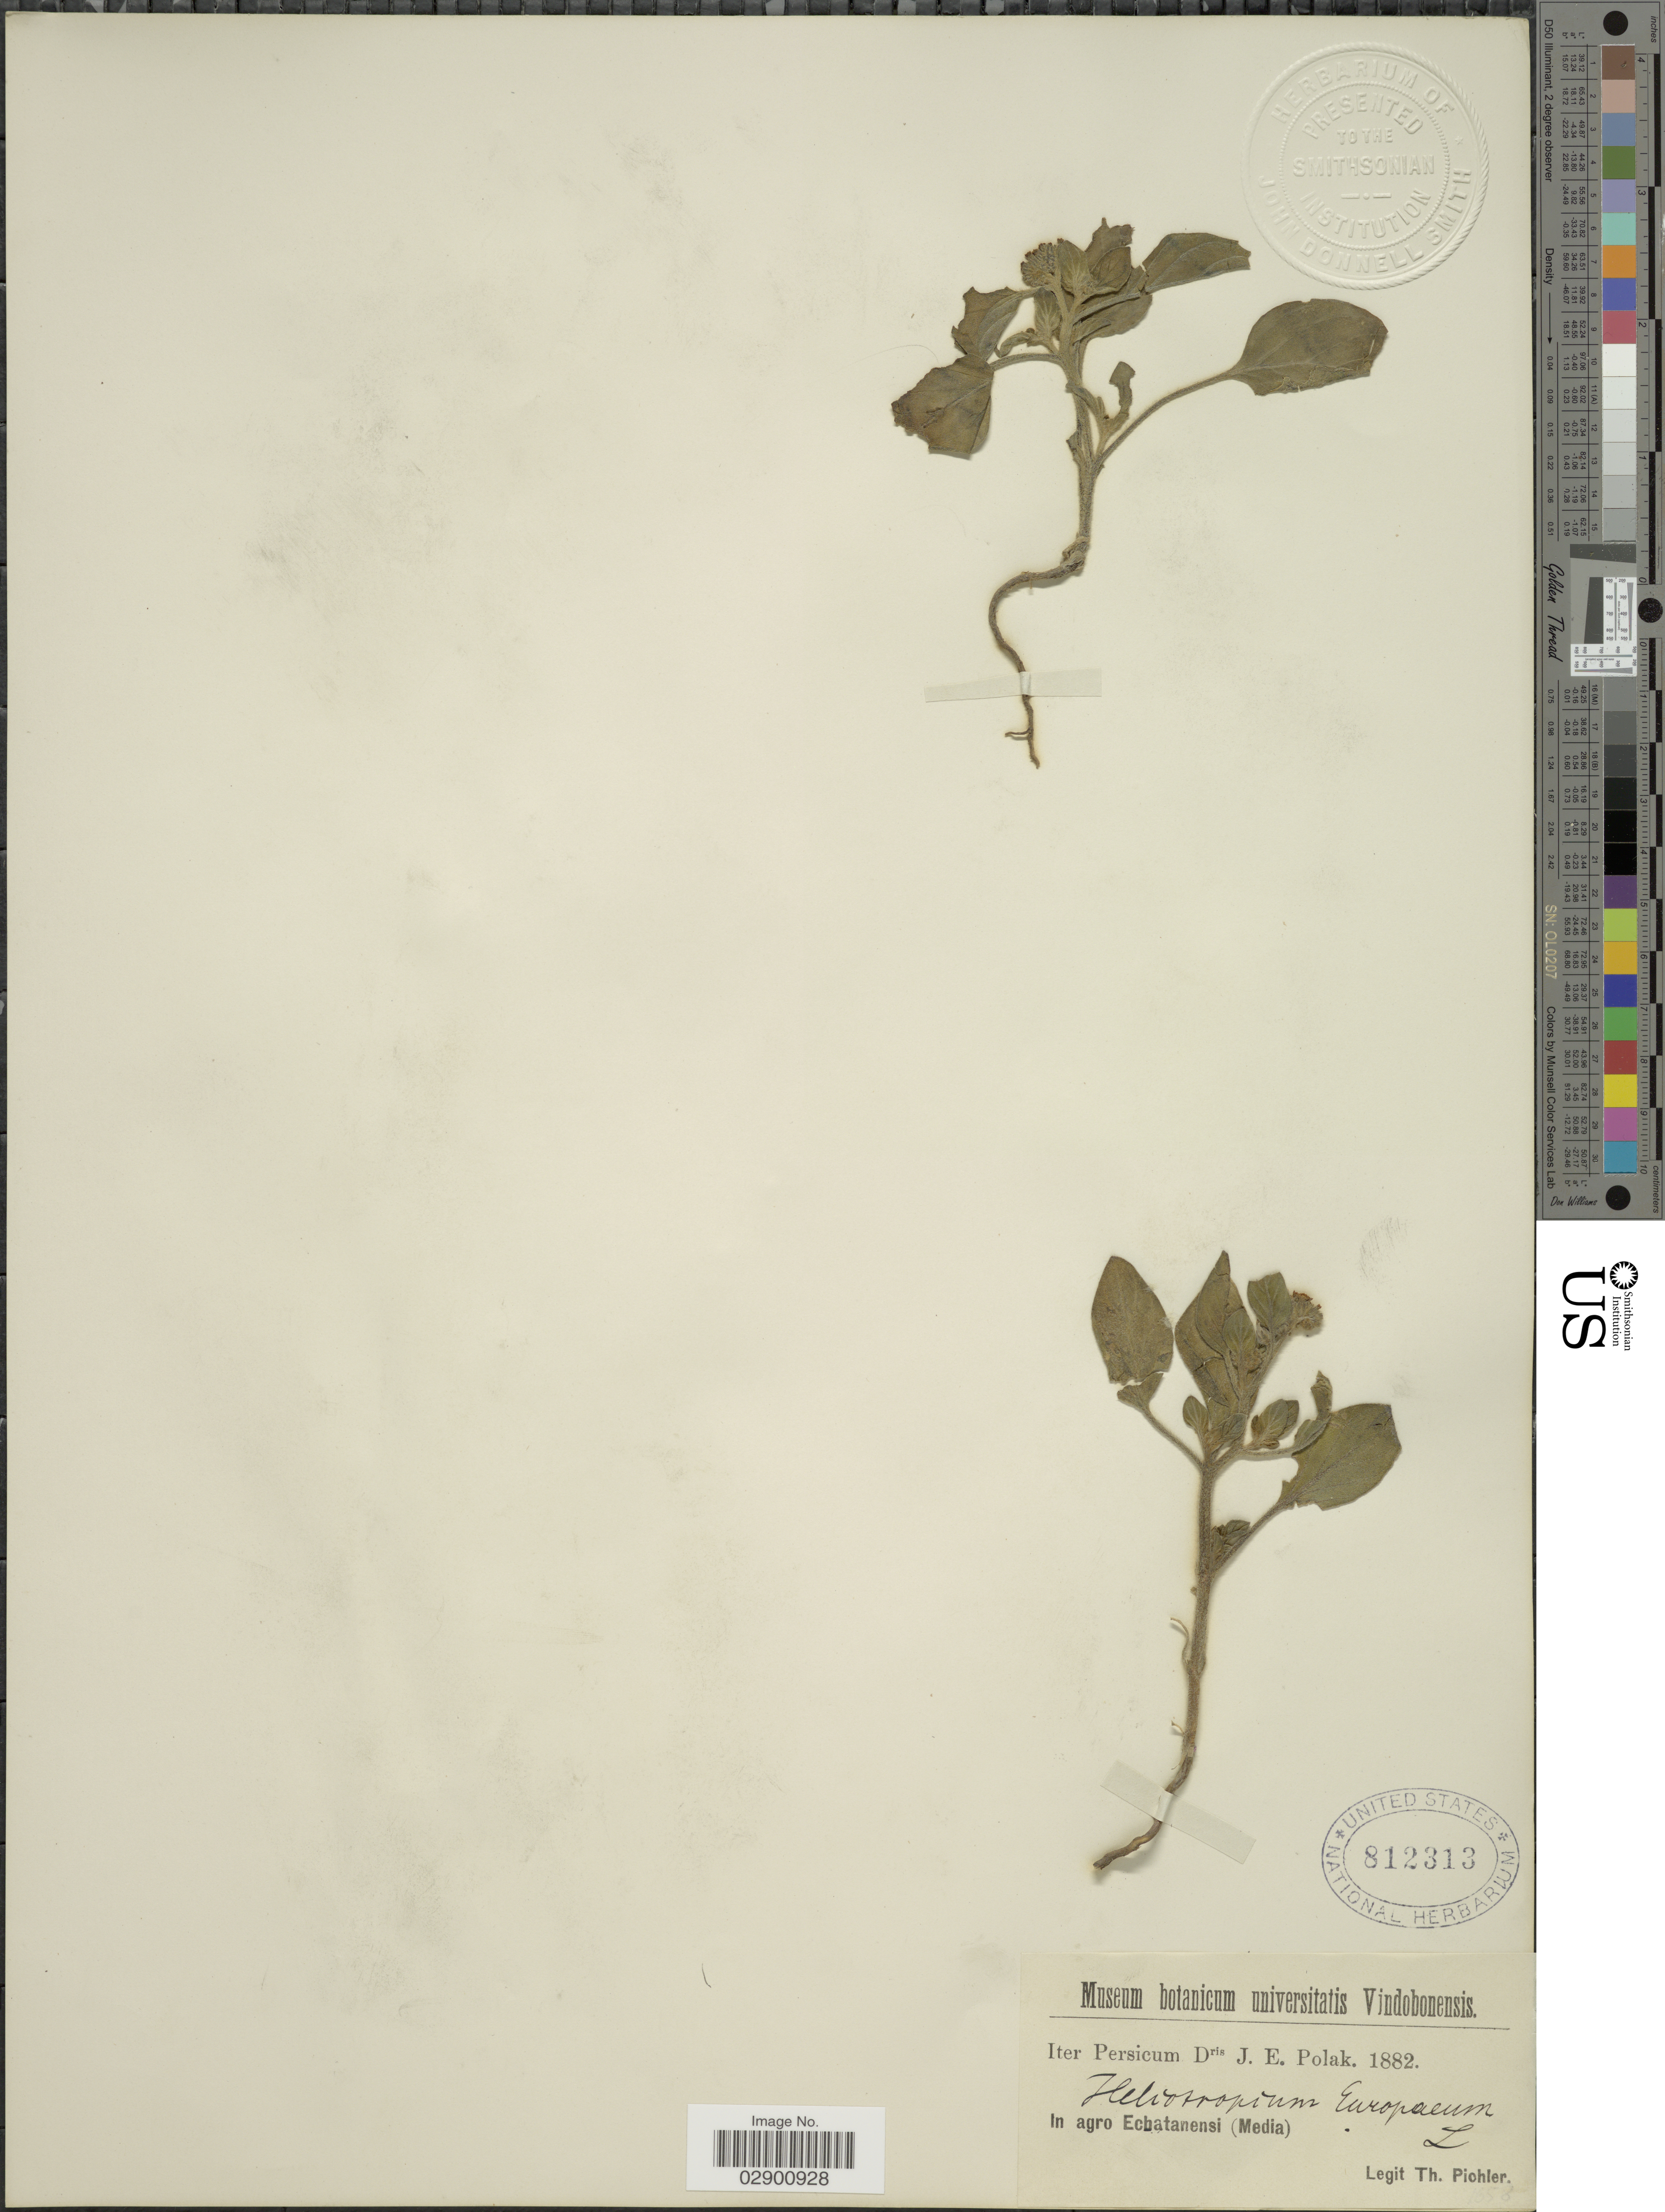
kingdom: Plantae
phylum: Tracheophyta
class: Magnoliopsida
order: Boraginales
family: Heliotropiaceae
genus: Heliotropium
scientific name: Heliotropium europaeum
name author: L.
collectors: T. Pichler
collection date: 1882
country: Iran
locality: In agro Echatanensi (Media).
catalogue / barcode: US 812313